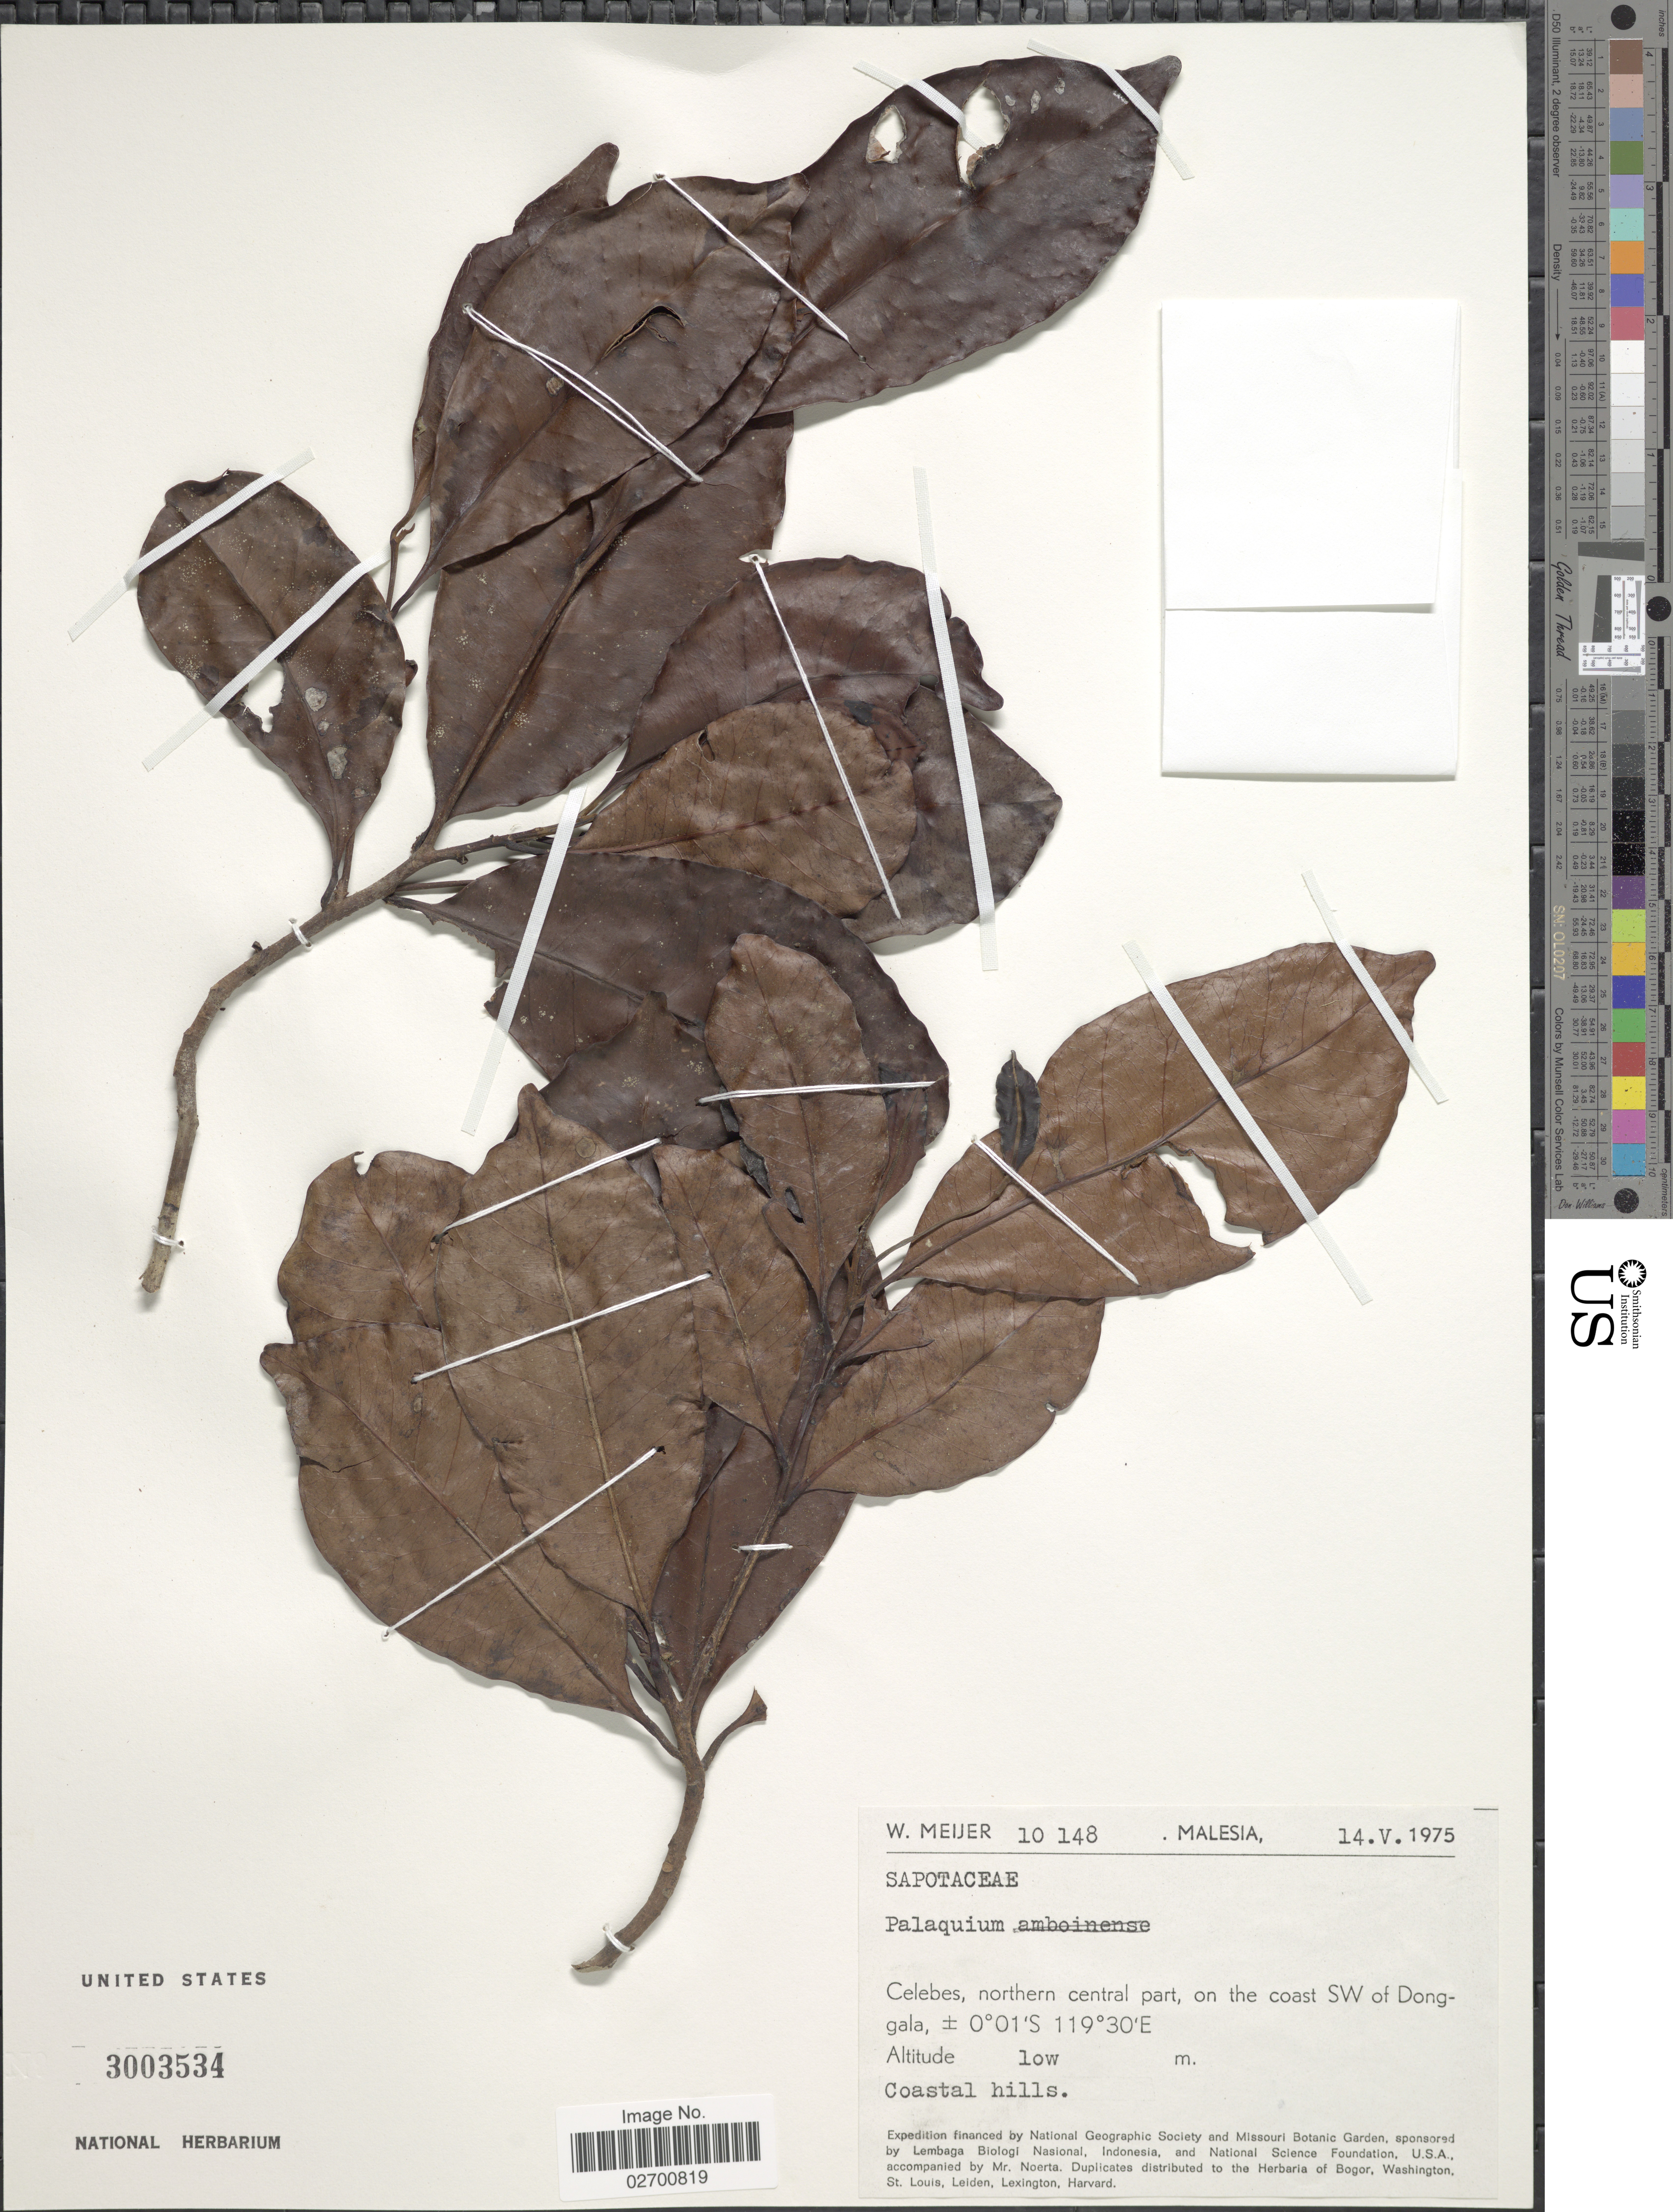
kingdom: Plantae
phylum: Tracheophyta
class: Magnoliopsida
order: Ericales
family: Sapotaceae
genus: Palaquium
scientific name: Palaquium sp.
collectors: W. Meijer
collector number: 10148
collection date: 1975-05-14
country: Malaysia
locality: Malesia. Celebes, northern central part, on the coast SW of Donggala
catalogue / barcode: US 3003534